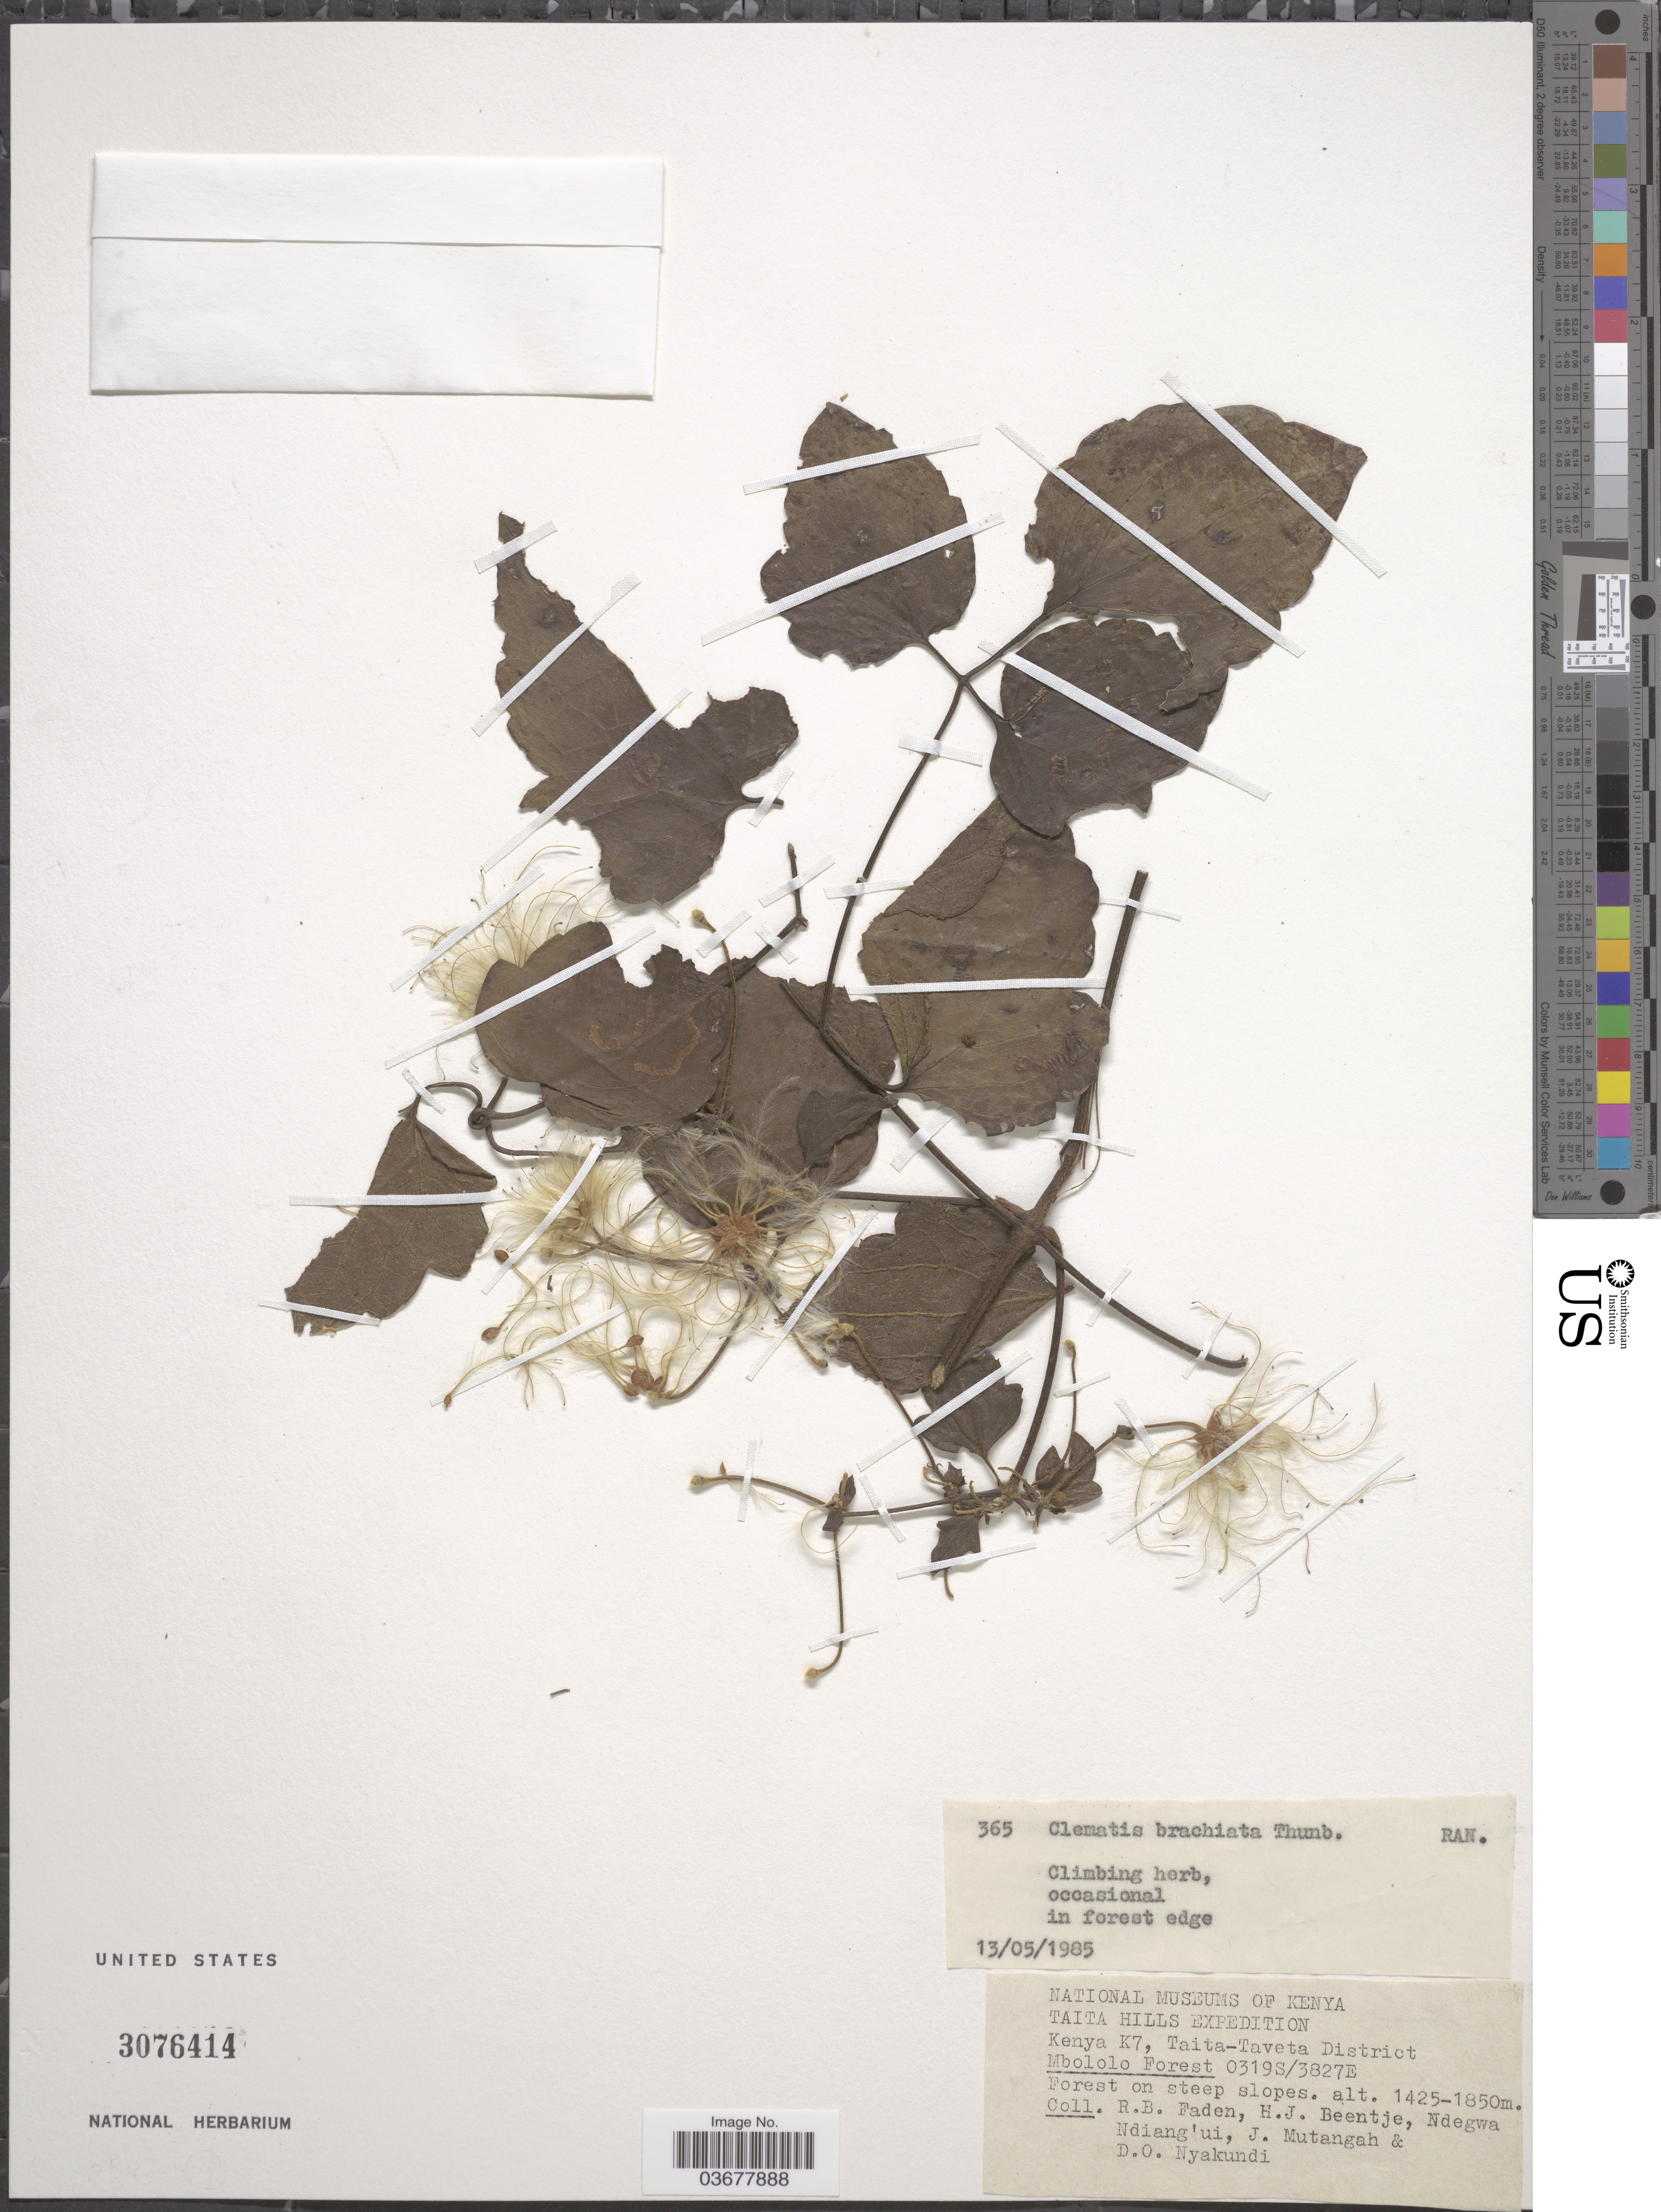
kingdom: Plantae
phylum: Tracheophyta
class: Magnoliopsida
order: Ranunculales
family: Ranunculaceae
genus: Clematis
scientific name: Clematis brachiata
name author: Thunb.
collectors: R. B. Faden, H. J. Beentje, Ndegwa Ndiang'ui, J. Mutangah & D. Nyakundi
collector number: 365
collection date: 1985-05-13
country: Kenya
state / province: Taita Taveta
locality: Kenya K7, Taita-Taveta District. Mbololo Forest.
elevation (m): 1425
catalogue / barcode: US 3076414